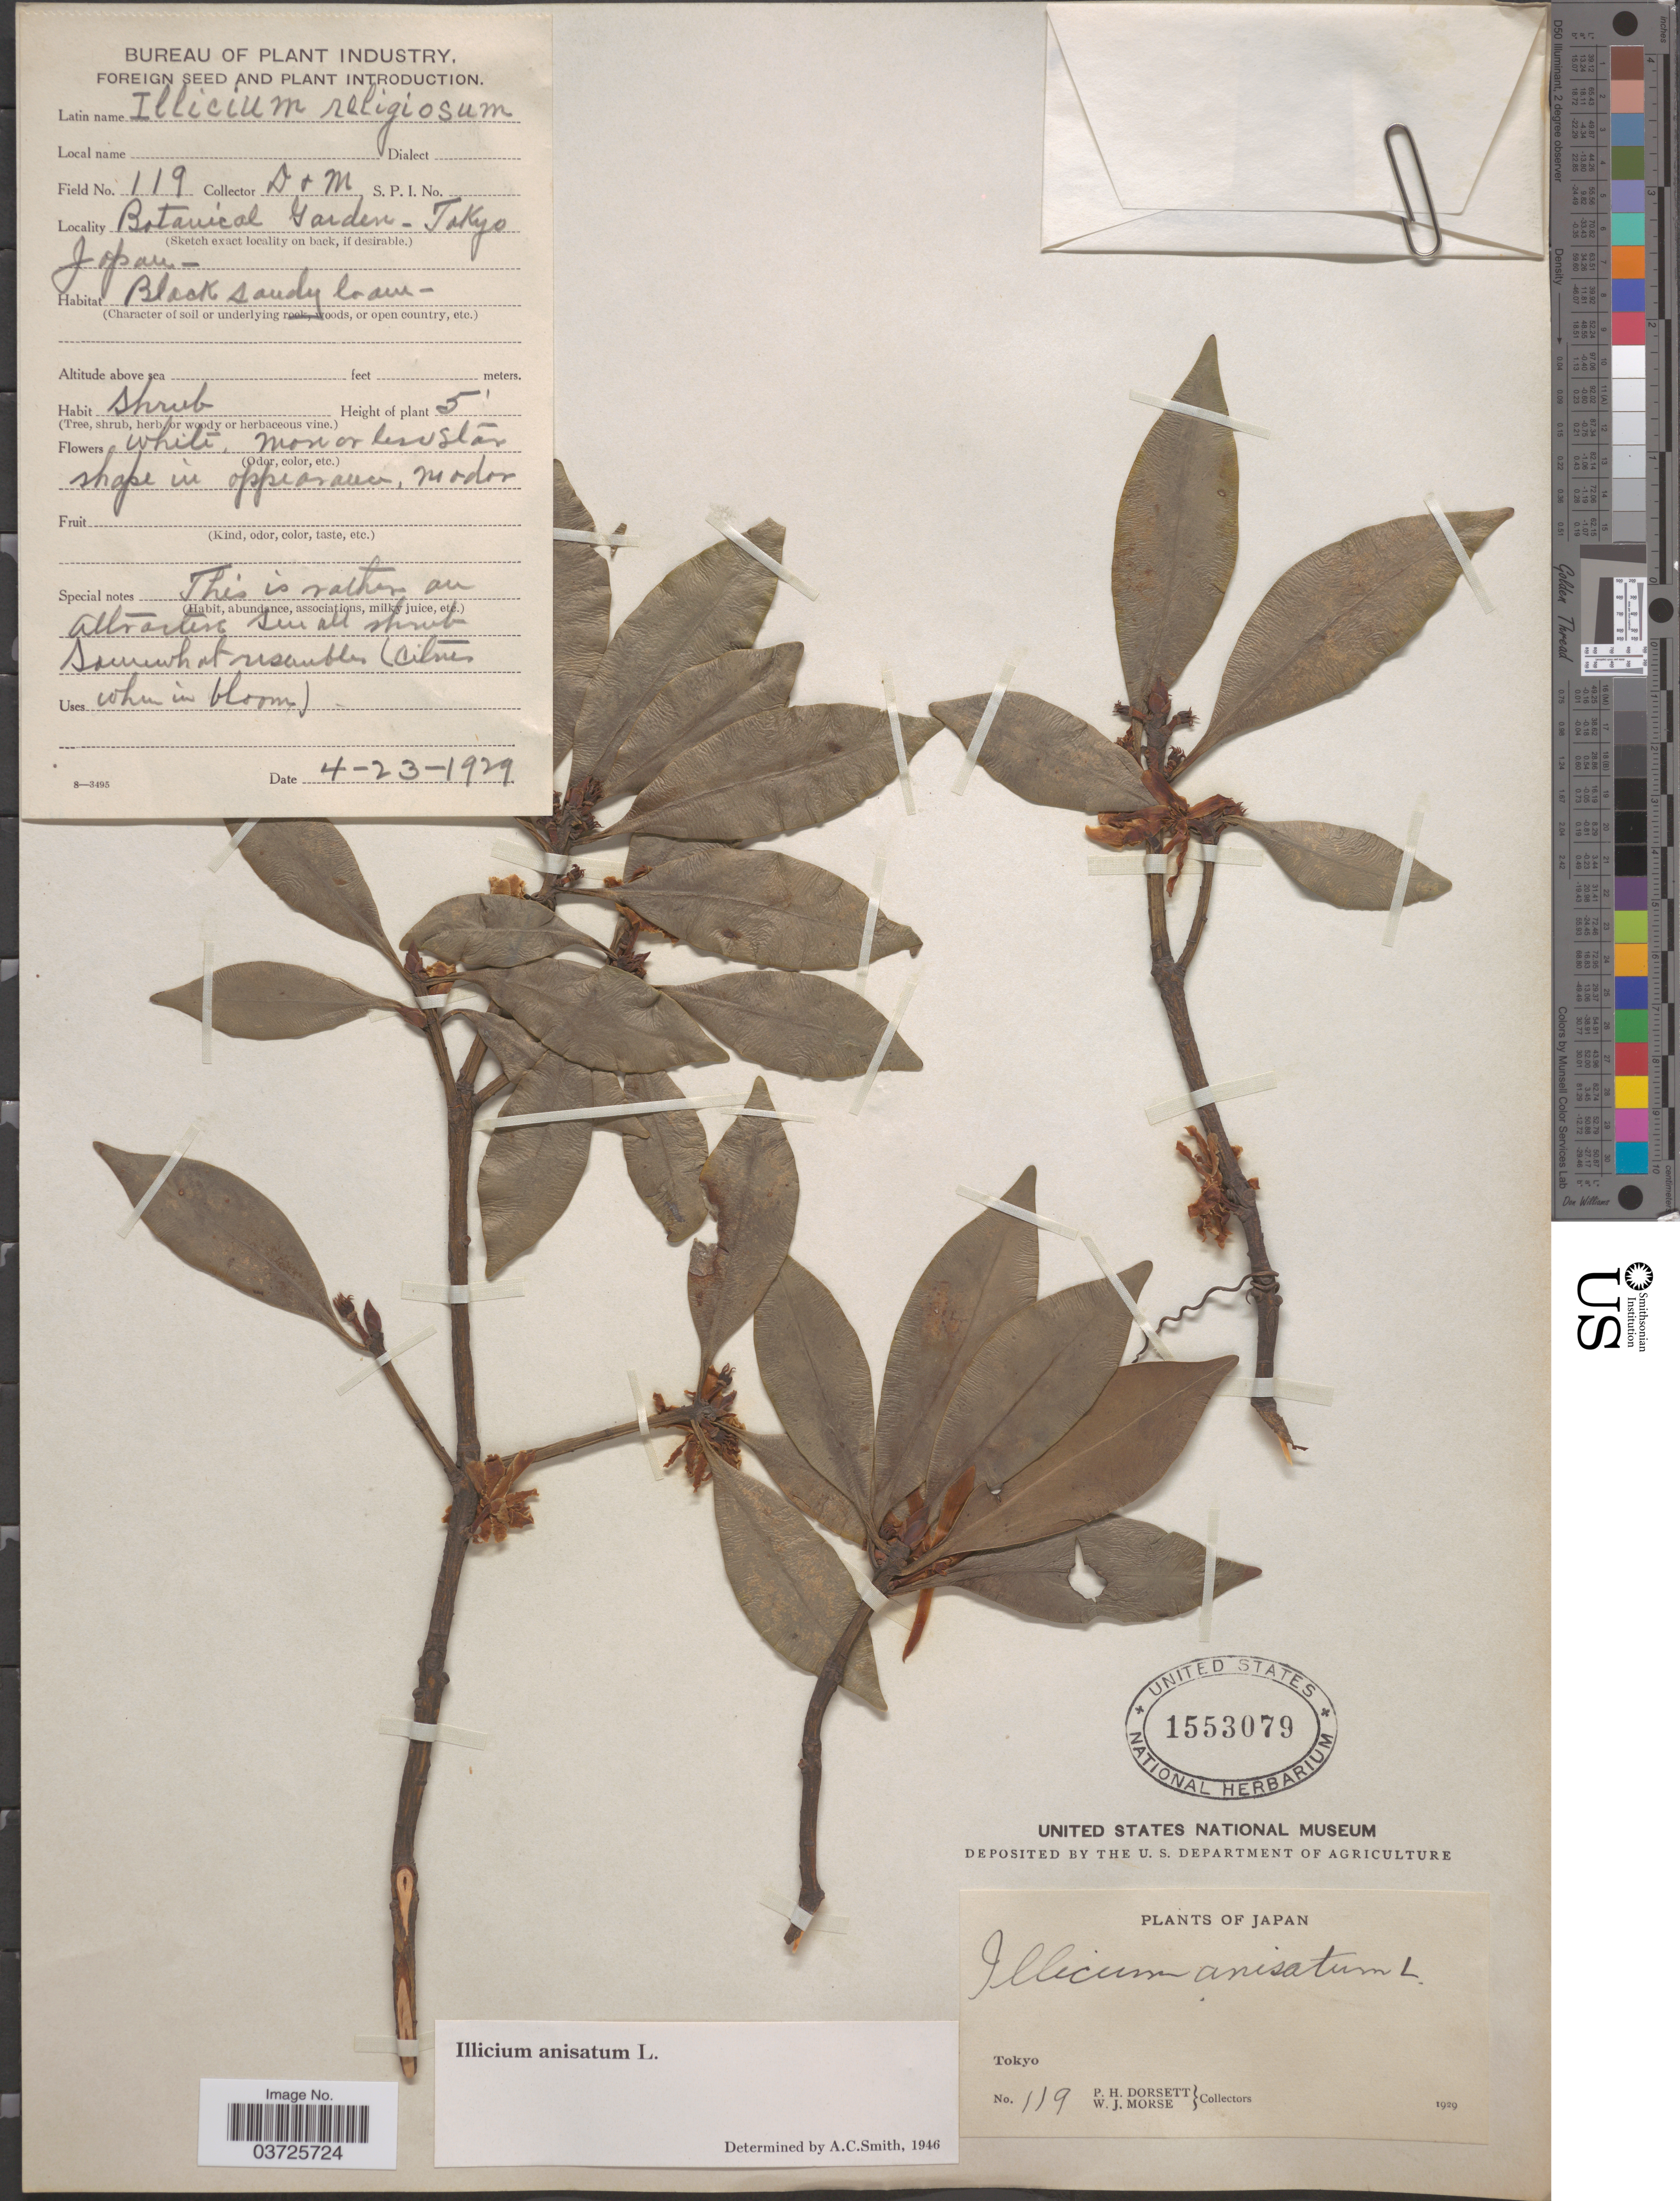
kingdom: Plantae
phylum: Tracheophyta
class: Magnoliopsida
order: Austrobaileyales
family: Schisandraceae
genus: Illicium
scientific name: Illicium anisatum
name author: L.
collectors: P. H. Dorsett & W. J. Morse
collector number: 119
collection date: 1929-04-23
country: Japan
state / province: Tokyo, Federal City of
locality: Botanical Garden.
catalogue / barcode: US 1553079